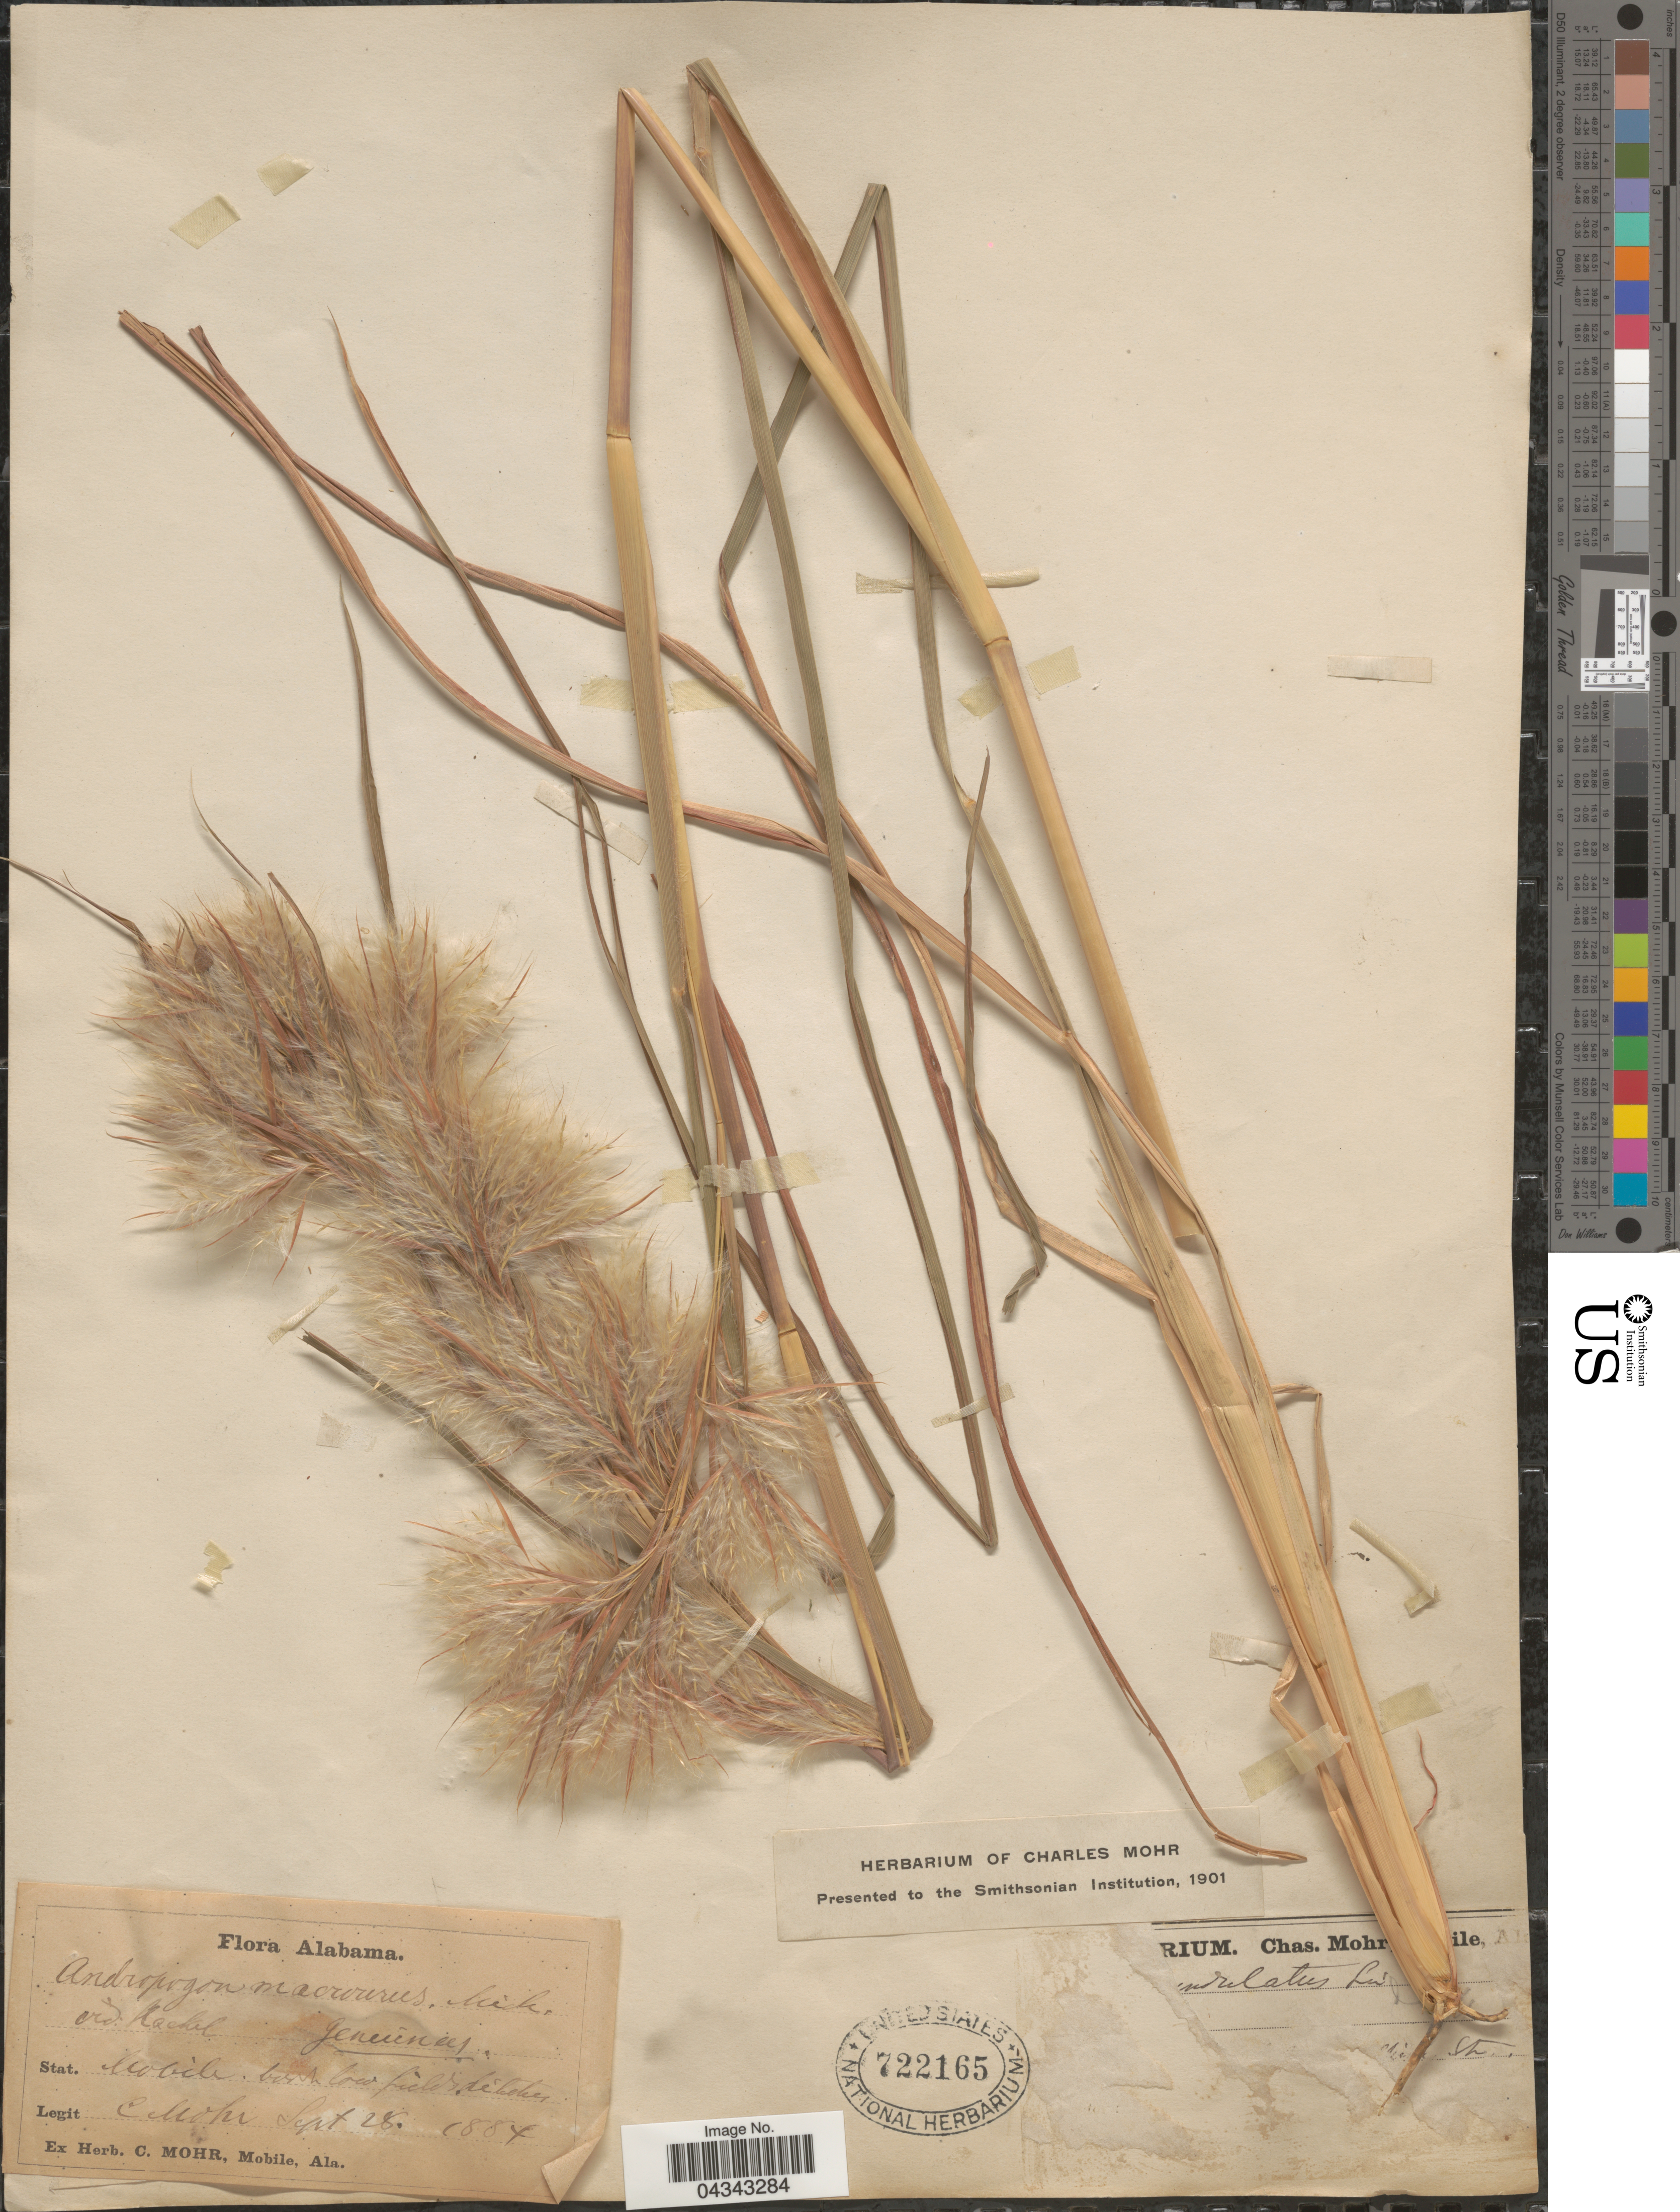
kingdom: Plantae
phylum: Tracheophyta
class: Liliopsida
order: Poales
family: Poaceae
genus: Andropogon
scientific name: Andropogon glomeratus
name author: (Walter) Britton, Stearns & Poggenb.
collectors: C. T. Mohr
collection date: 1884-09-28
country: United States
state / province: Alabama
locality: Stat. Mobile. Bush low fields ditches.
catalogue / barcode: US 722165